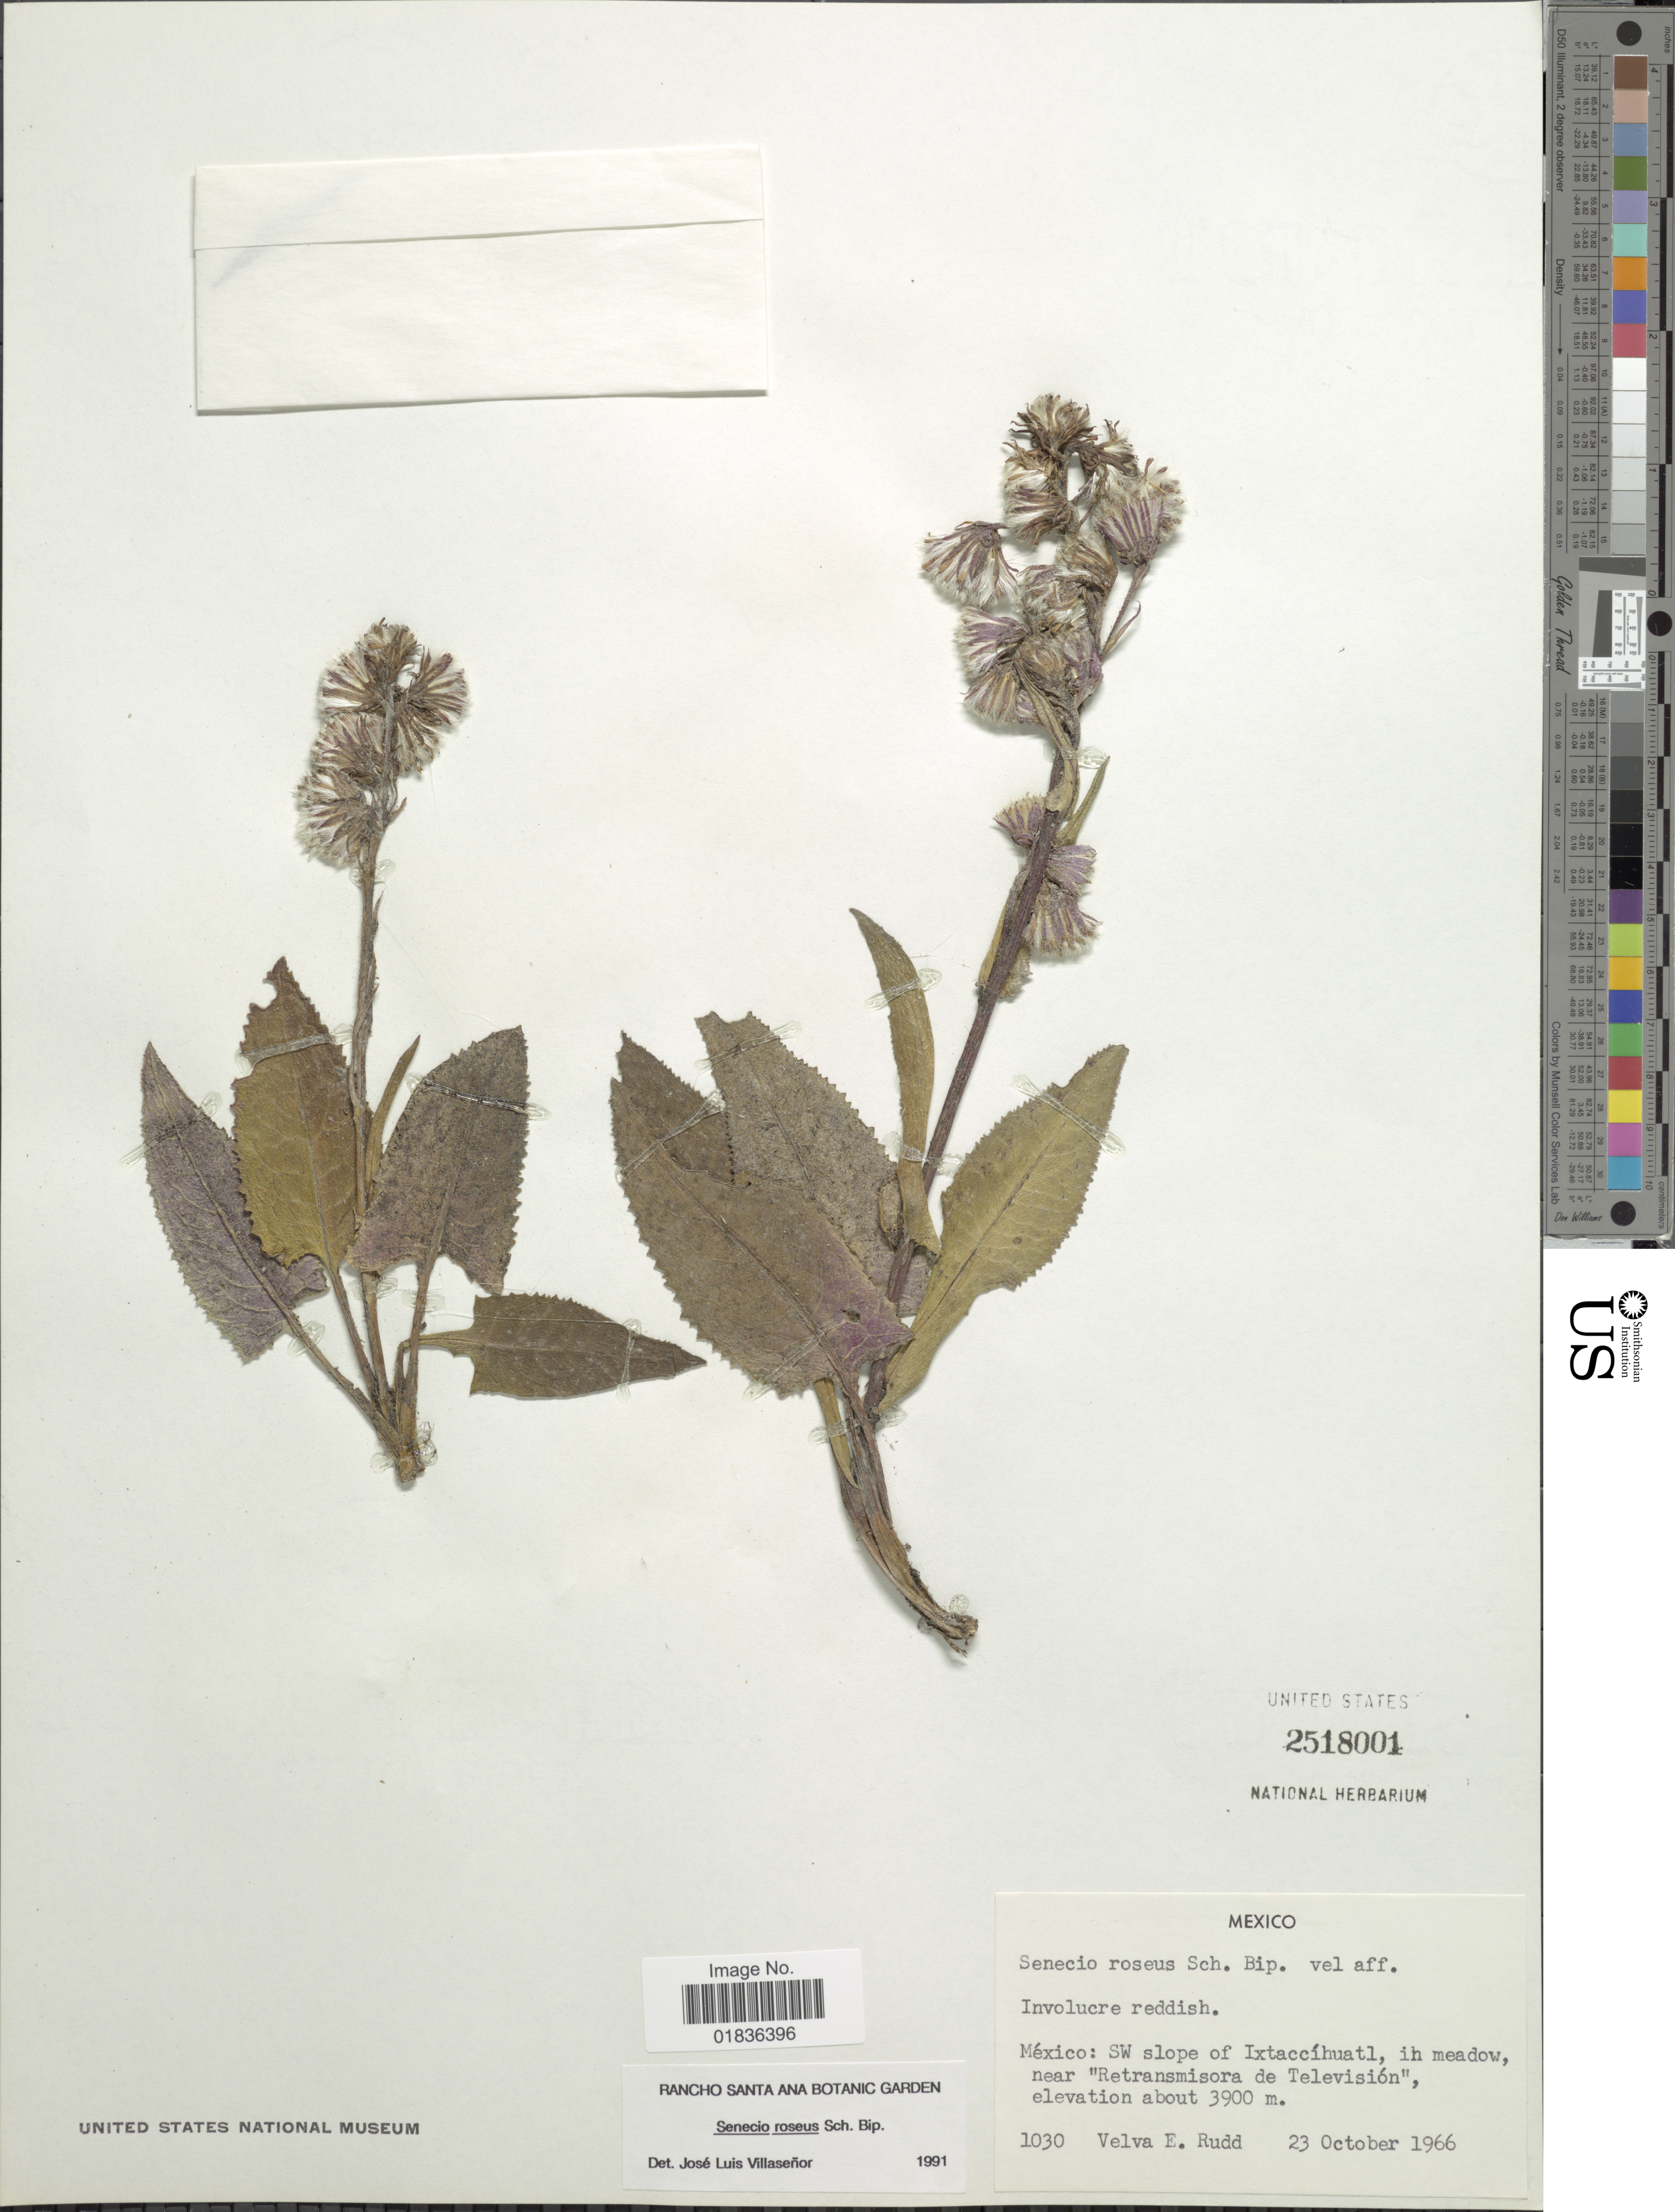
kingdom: Plantae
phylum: Tracheophyta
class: Magnoliopsida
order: Asterales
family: Asteraceae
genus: Senecio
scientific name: Senecio roseus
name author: Sch. Bip.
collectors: V. E. Rudd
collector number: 1030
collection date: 1966-10-23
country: Mexico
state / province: México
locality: SW slope of Ixtaccihuatl, ih meadow near "Retransmisora de Television".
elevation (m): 3900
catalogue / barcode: US 2518001